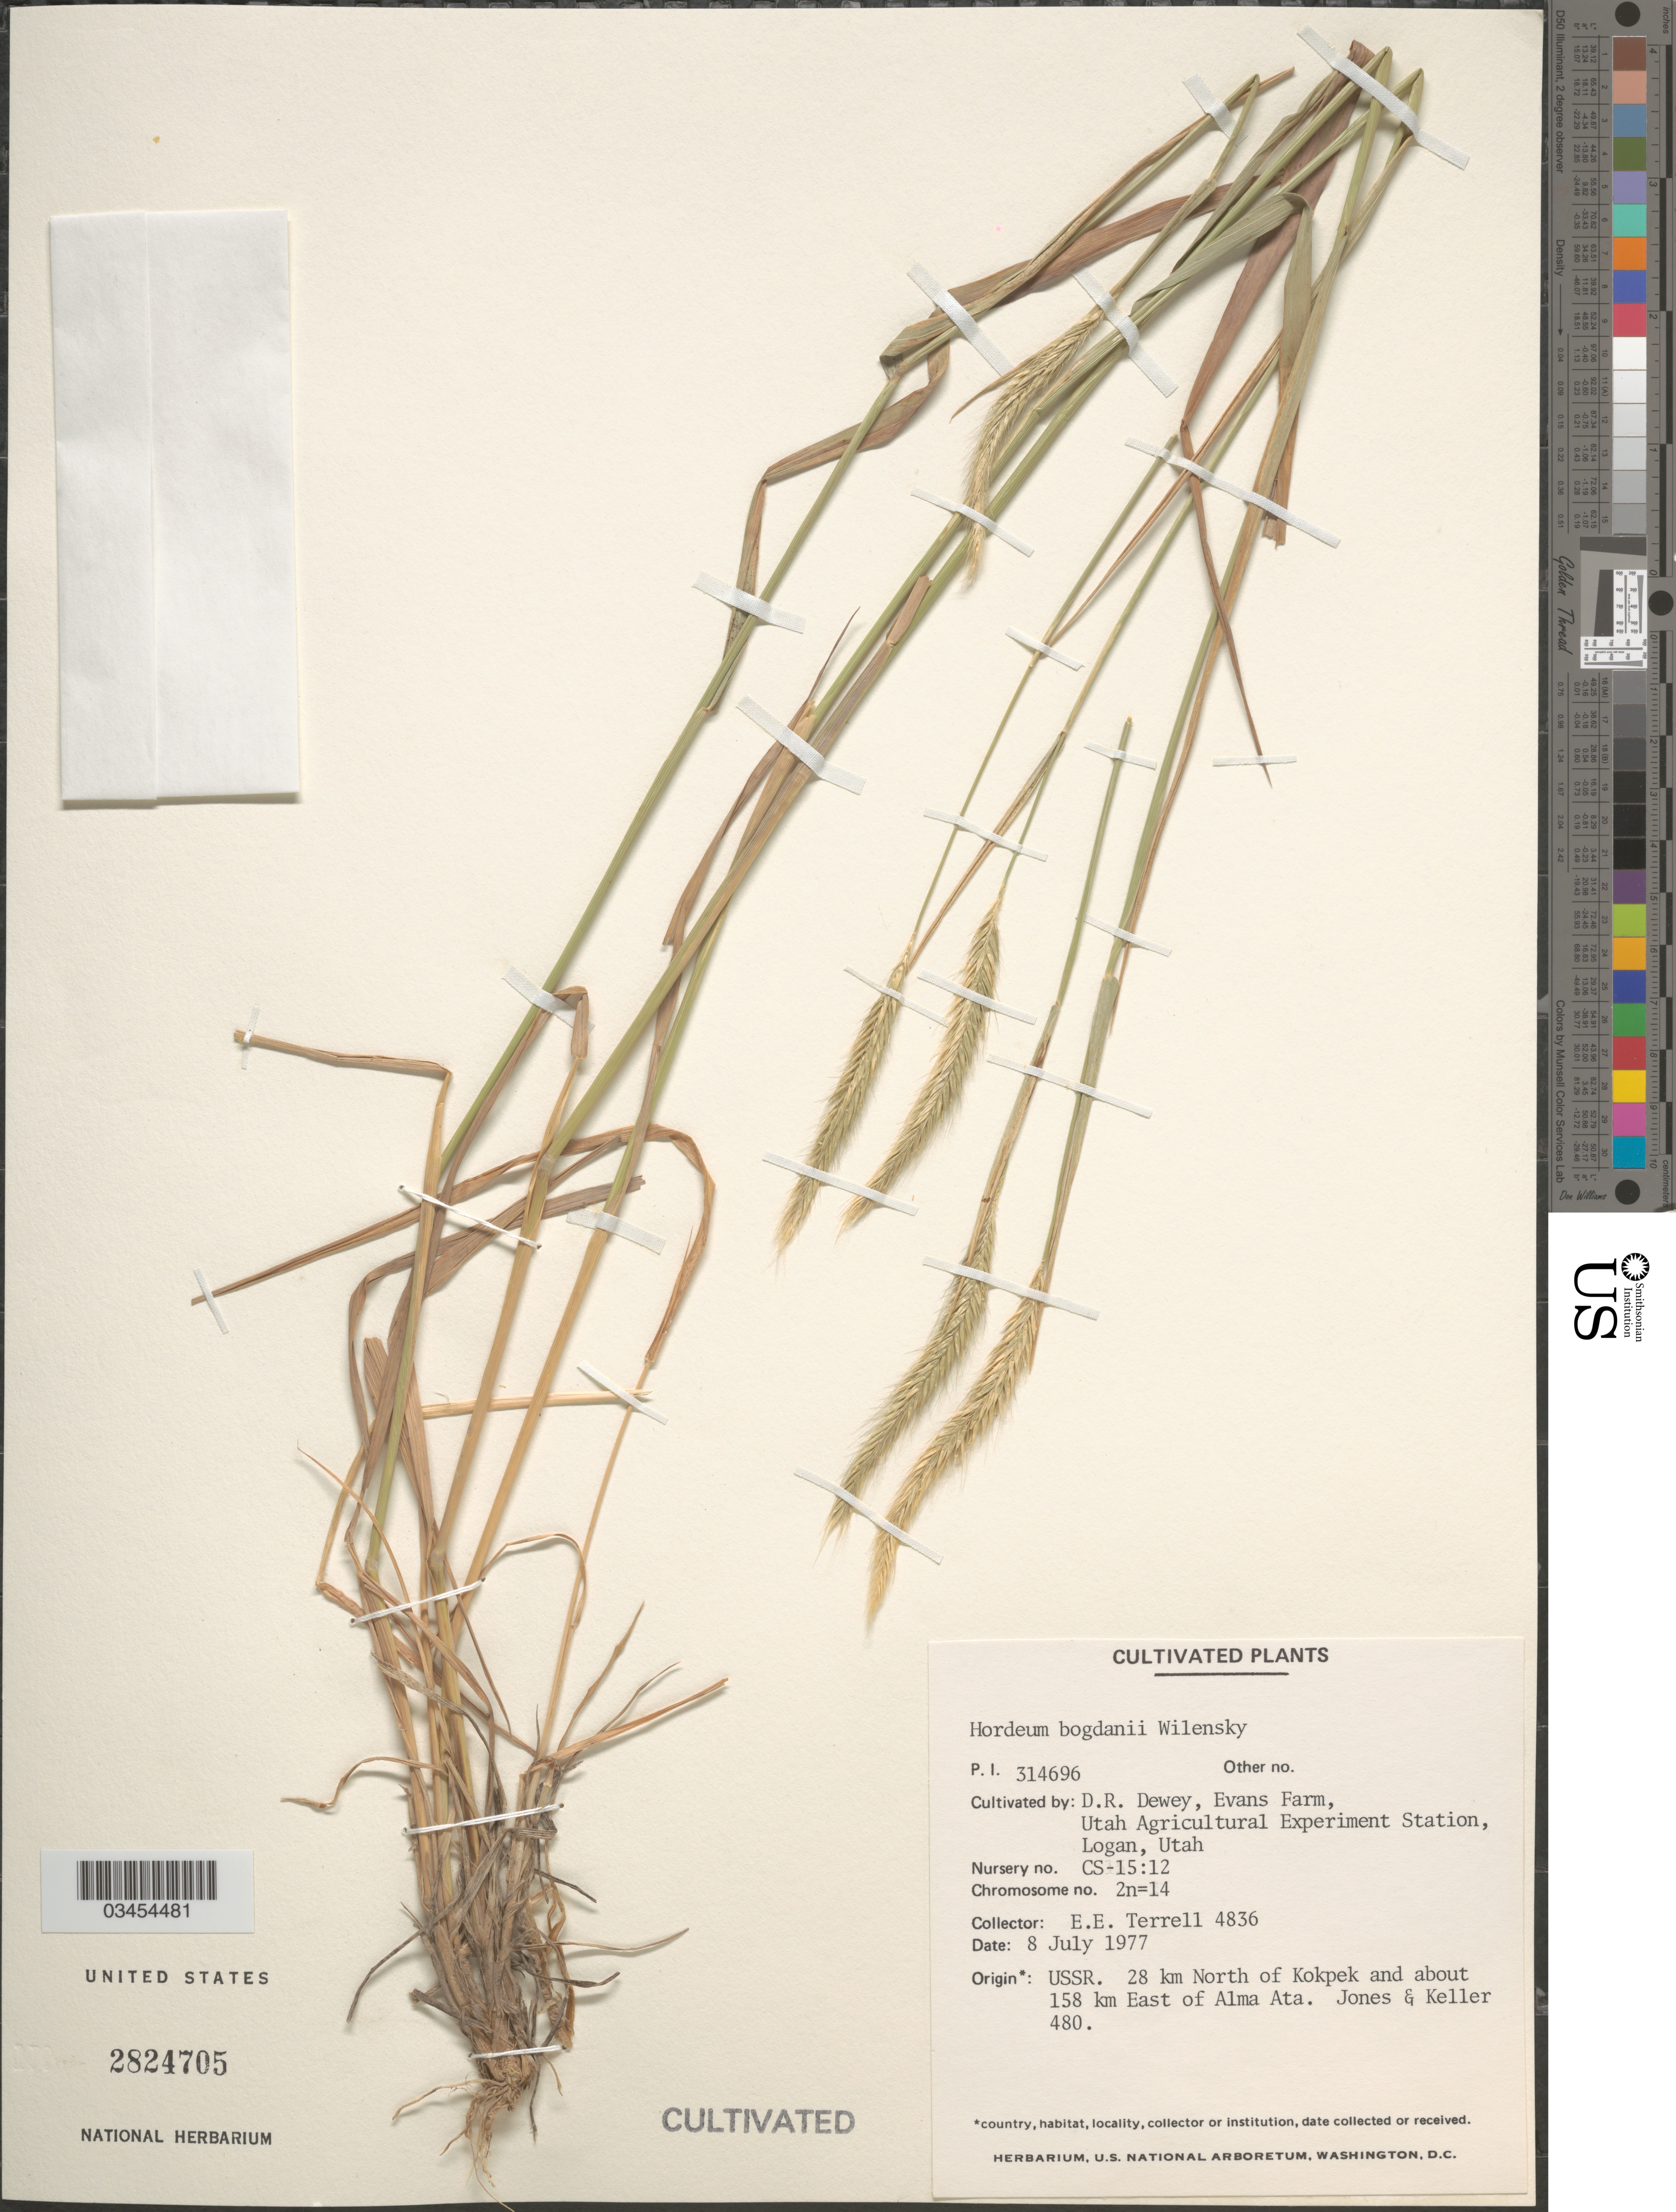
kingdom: Plantae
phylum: Tracheophyta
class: Liliopsida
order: Poales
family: Poaceae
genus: Hordeum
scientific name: Hordeum bogdanii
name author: Wilensky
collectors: D. Dewey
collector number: P.I.314696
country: United States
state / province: Utah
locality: Evans Farm, Utah Agricultural Experiment Station, Logan. Nursery no. CS-15:12.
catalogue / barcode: US 2824705